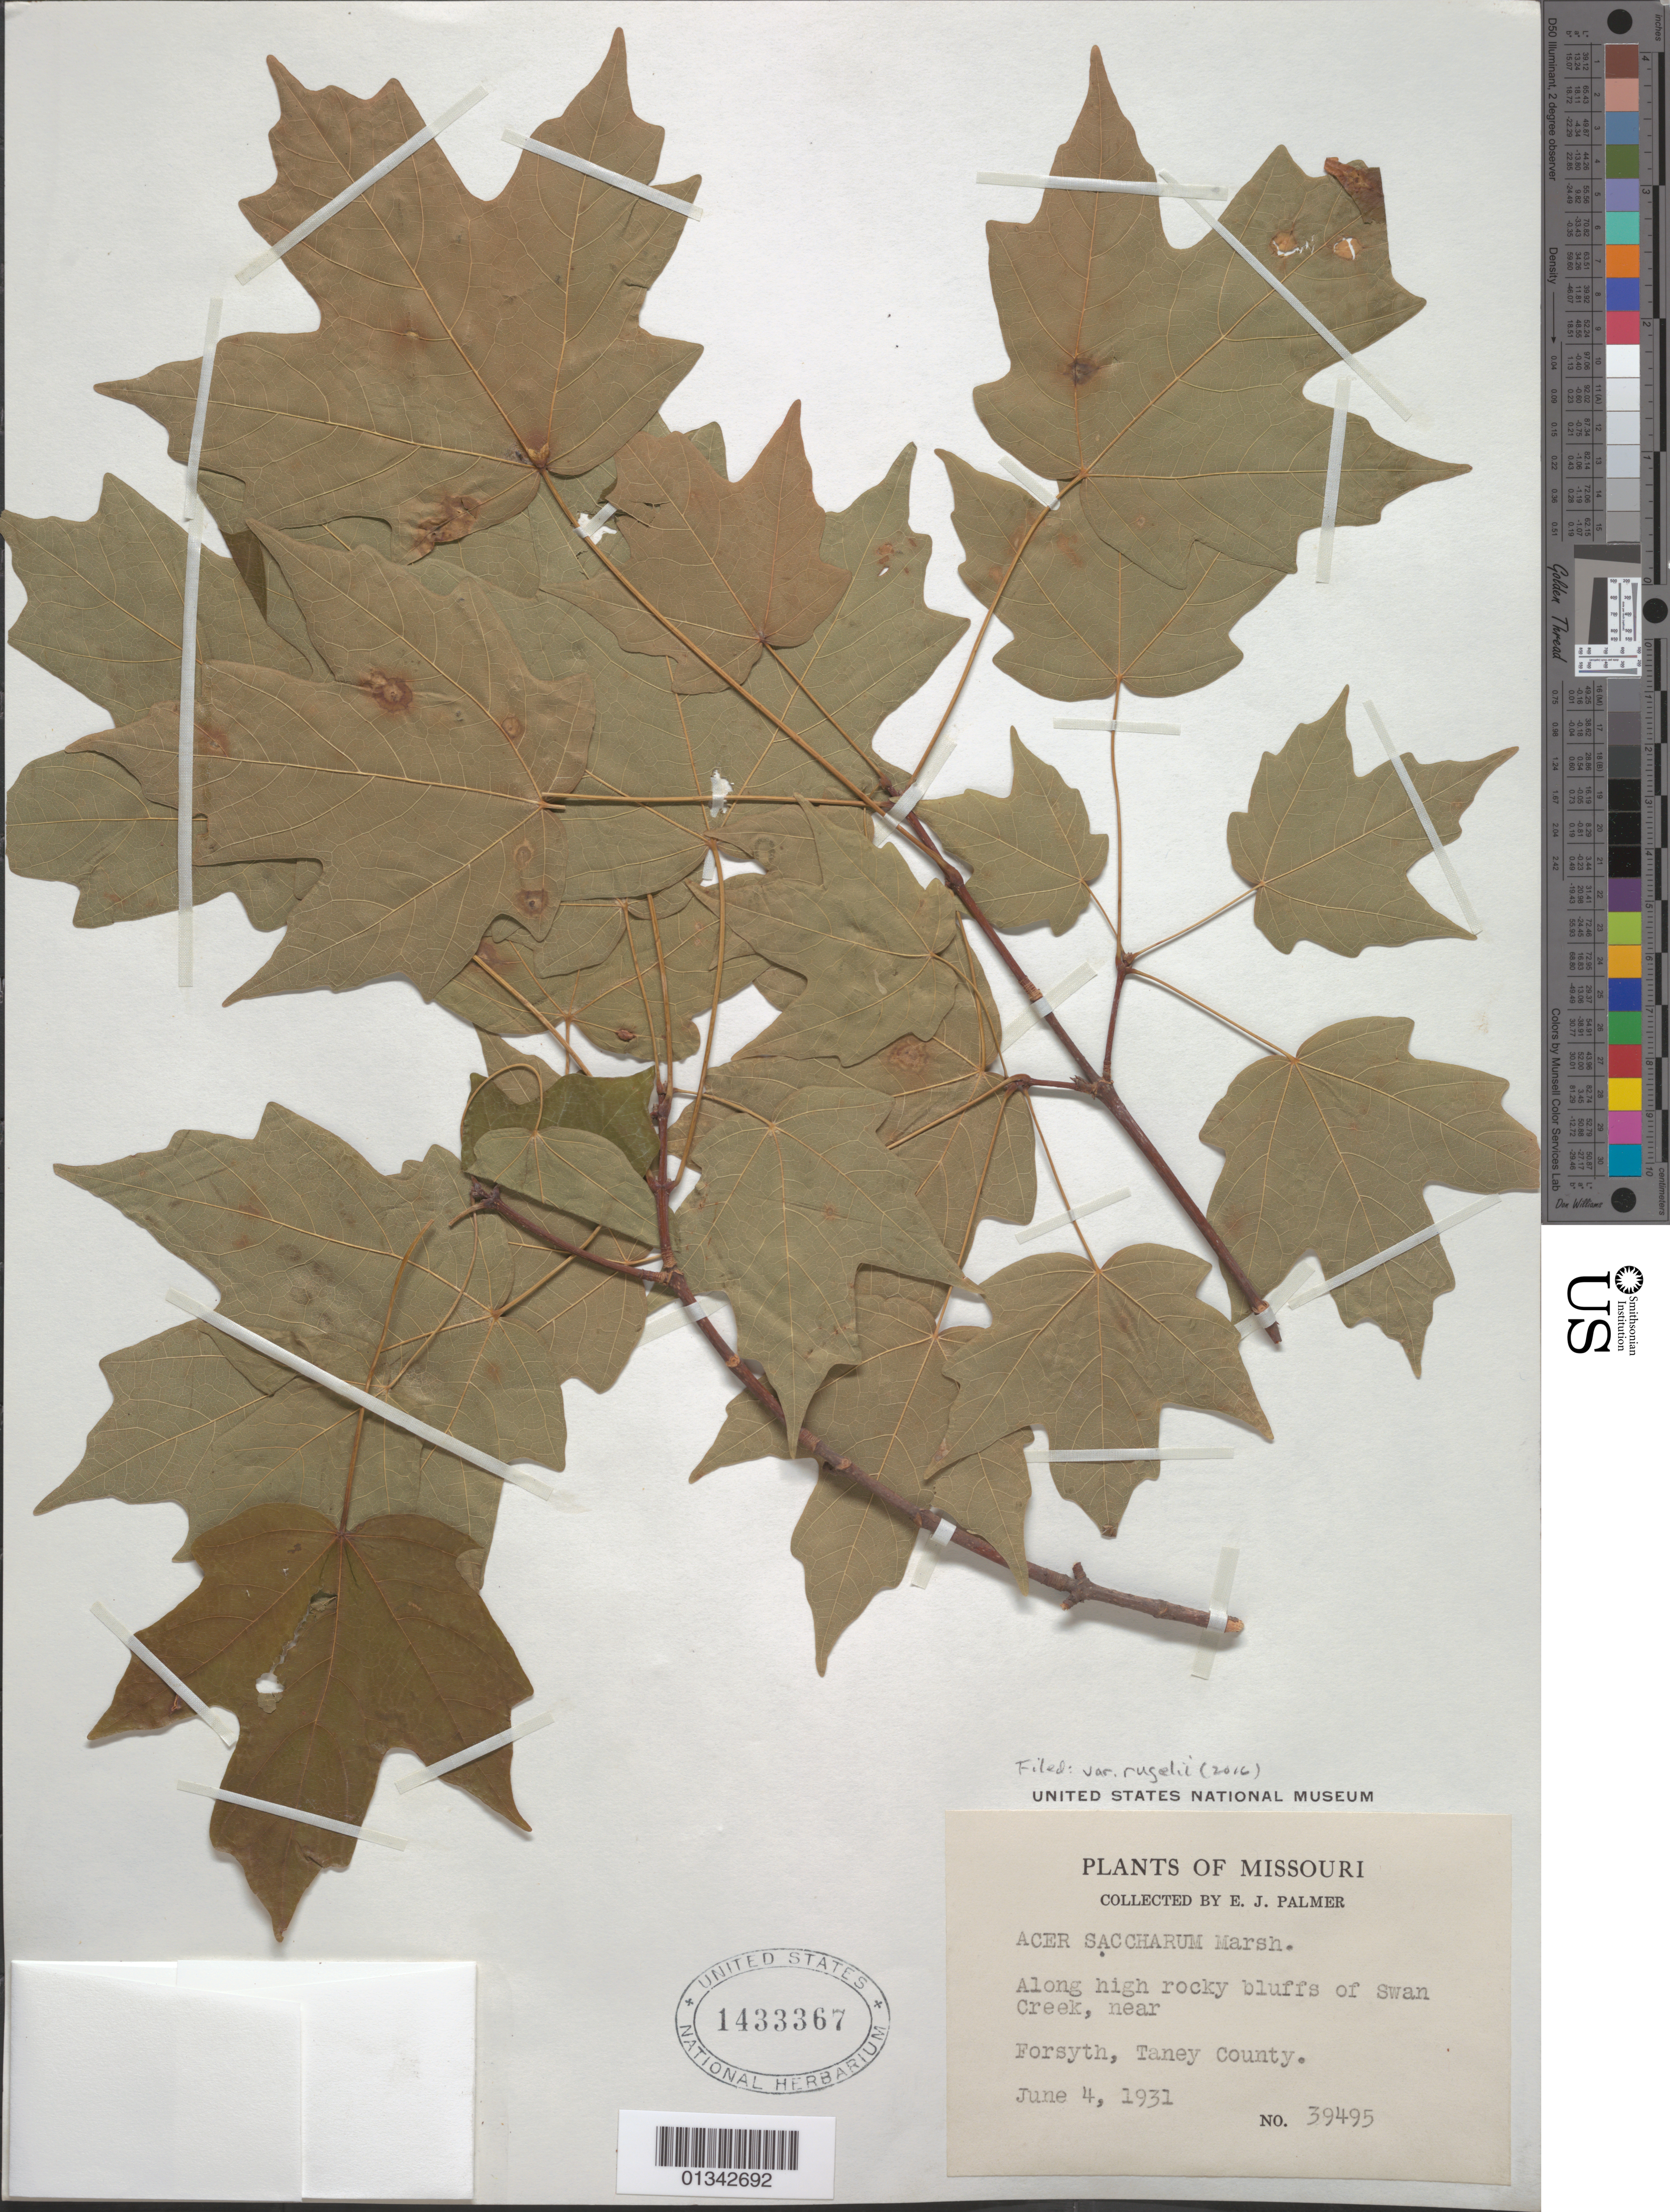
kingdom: Plantae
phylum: Tracheophyta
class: Magnoliopsida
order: Sapindales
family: Sapindaceae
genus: Acer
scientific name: Acer saccharum var. rugelii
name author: (Pax) Rehder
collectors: E. J. Palmer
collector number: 39495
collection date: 1931-06-04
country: United States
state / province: Missouri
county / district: Taney County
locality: Taney County, Forsyth, bluffs of Swan Creek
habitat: Along high rocky bluffs of creek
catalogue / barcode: US 1433367